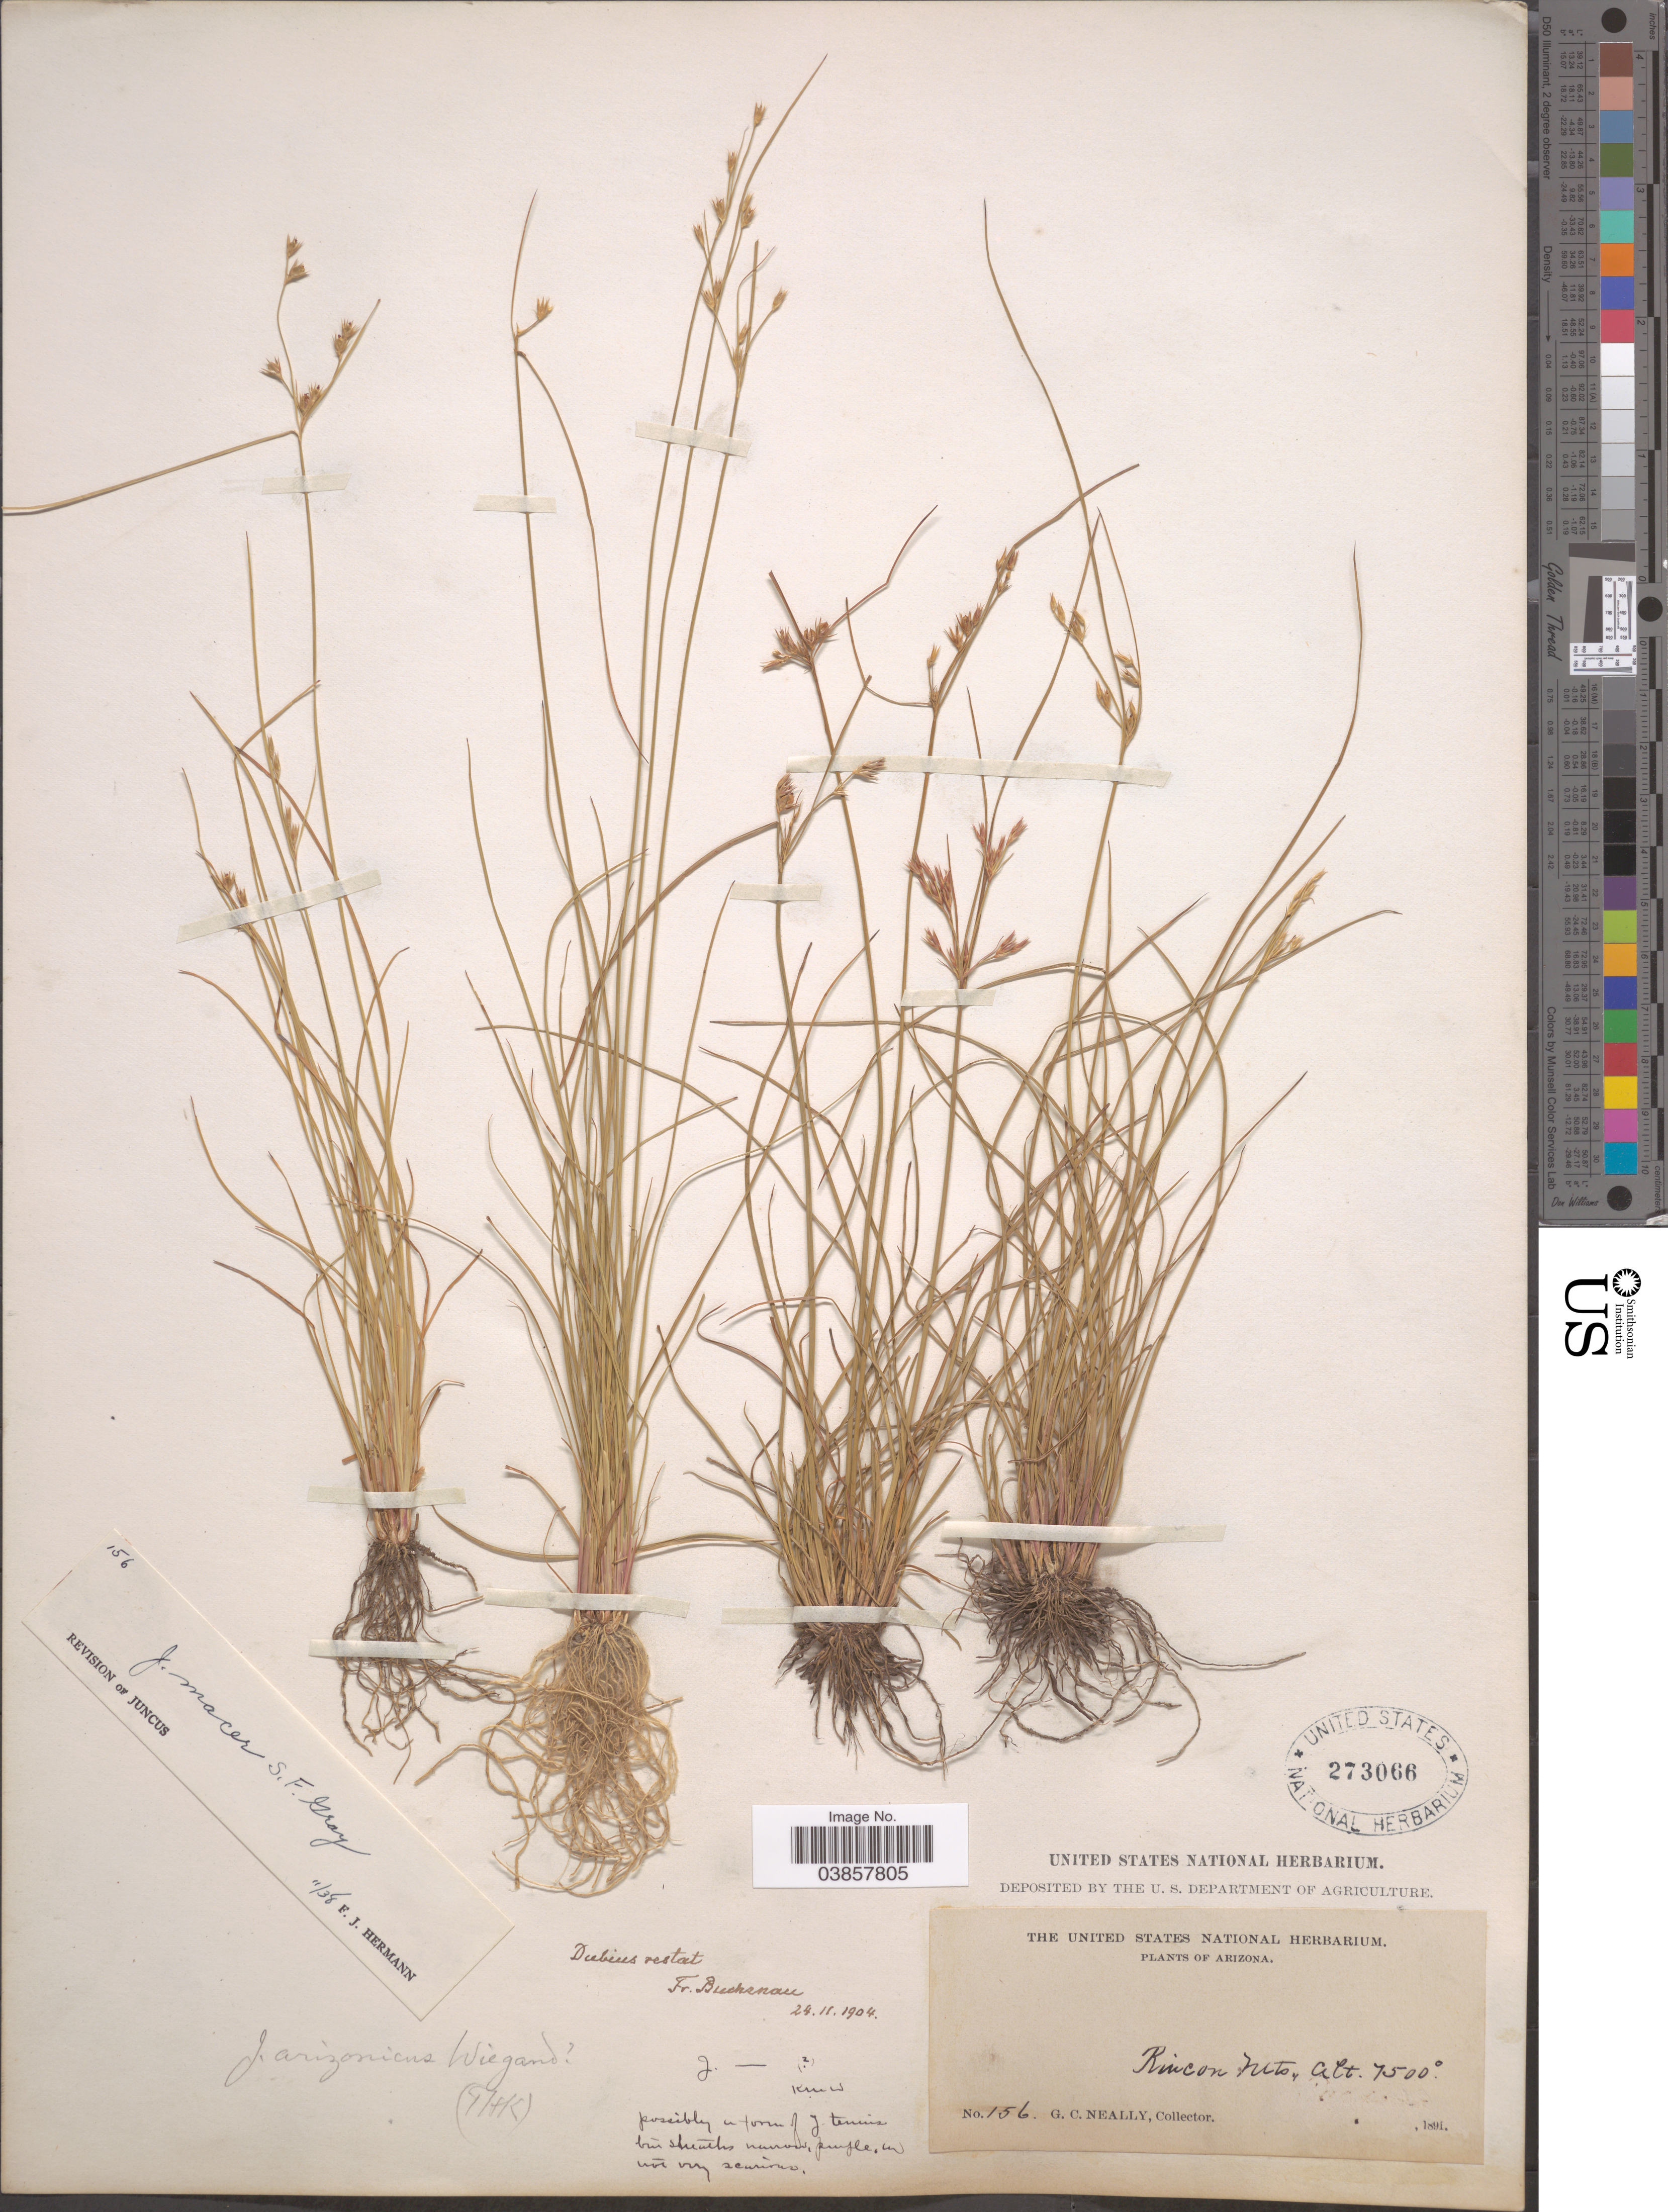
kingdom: Plantae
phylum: Tracheophyta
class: Liliopsida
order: Poales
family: Juncaceae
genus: Juncus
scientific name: Juncus tenuis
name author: Willd.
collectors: G. Neally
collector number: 156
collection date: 1891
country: United States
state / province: Arizona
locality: Rincon Mts.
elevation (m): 2286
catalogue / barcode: US 273066